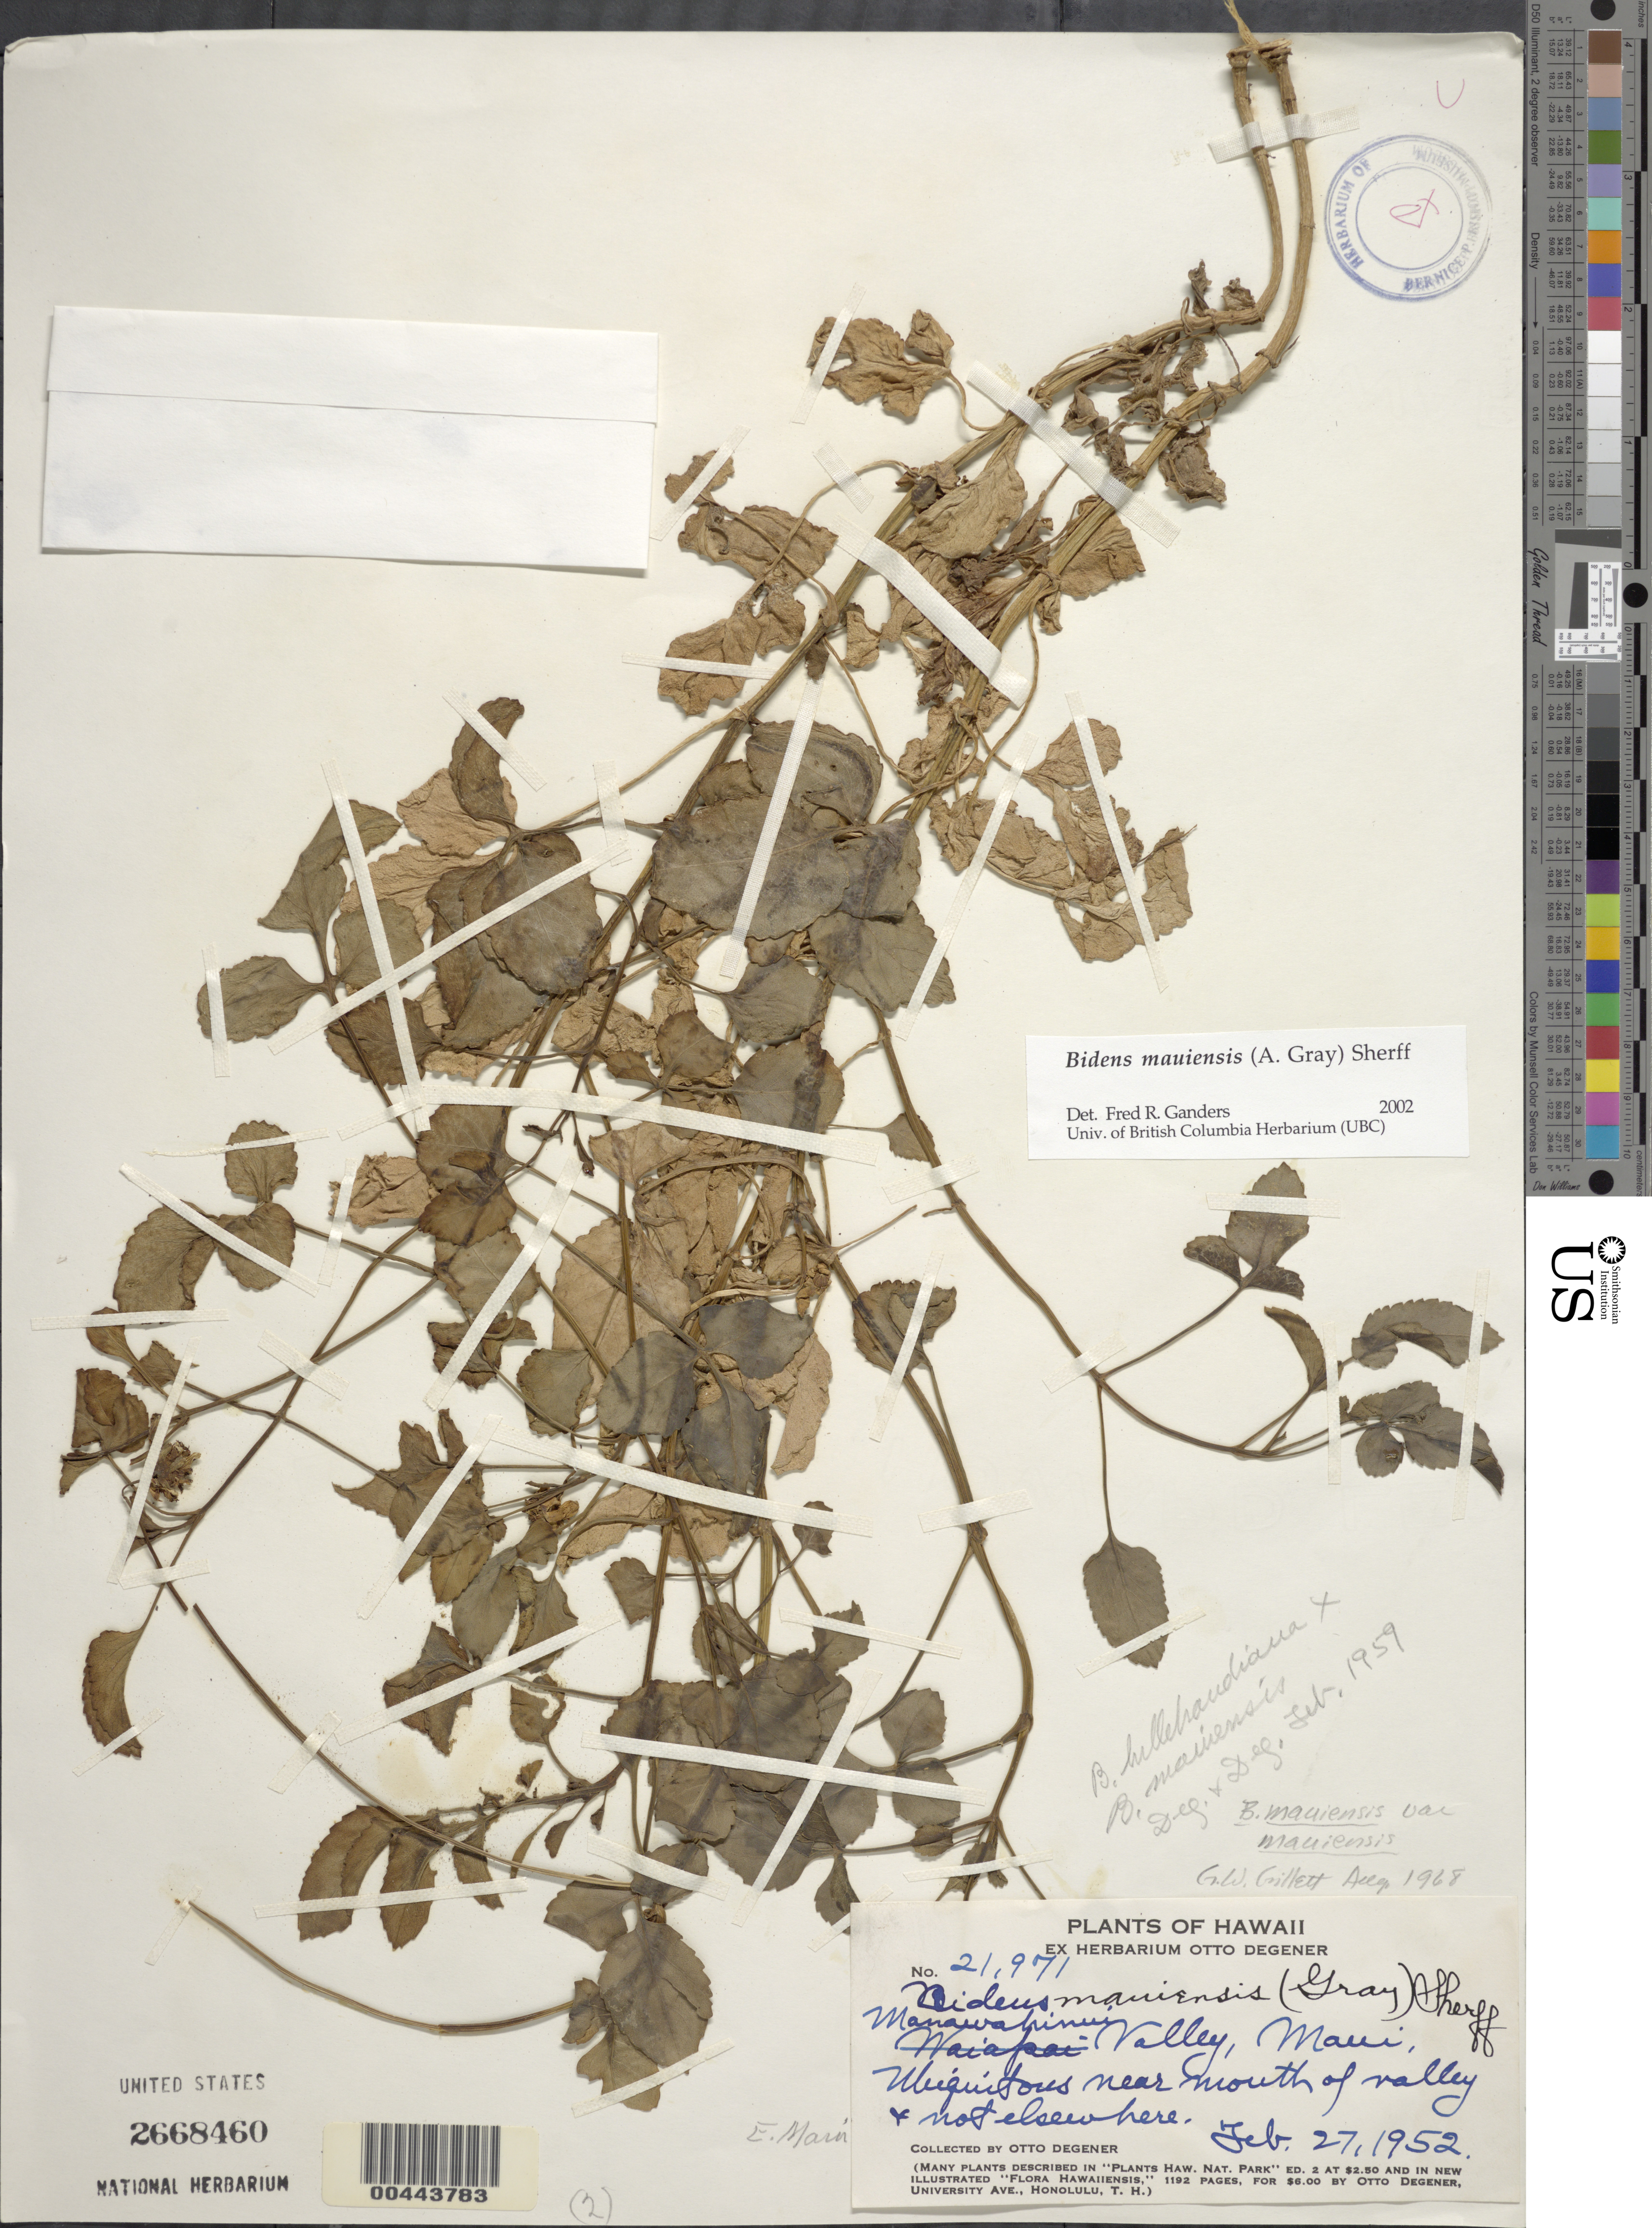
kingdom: Plantae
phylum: Tracheophyta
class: Magnoliopsida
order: Asterales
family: Asteraceae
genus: Bidens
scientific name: Bidens mauiensis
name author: Sherff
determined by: Ganders, F. R.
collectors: O. Degener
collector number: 21971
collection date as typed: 27 Feb 1952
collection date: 1952-02-27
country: United States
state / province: Hawaii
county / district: Maui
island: Maui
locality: Manawahinui Valley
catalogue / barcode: US 2668460